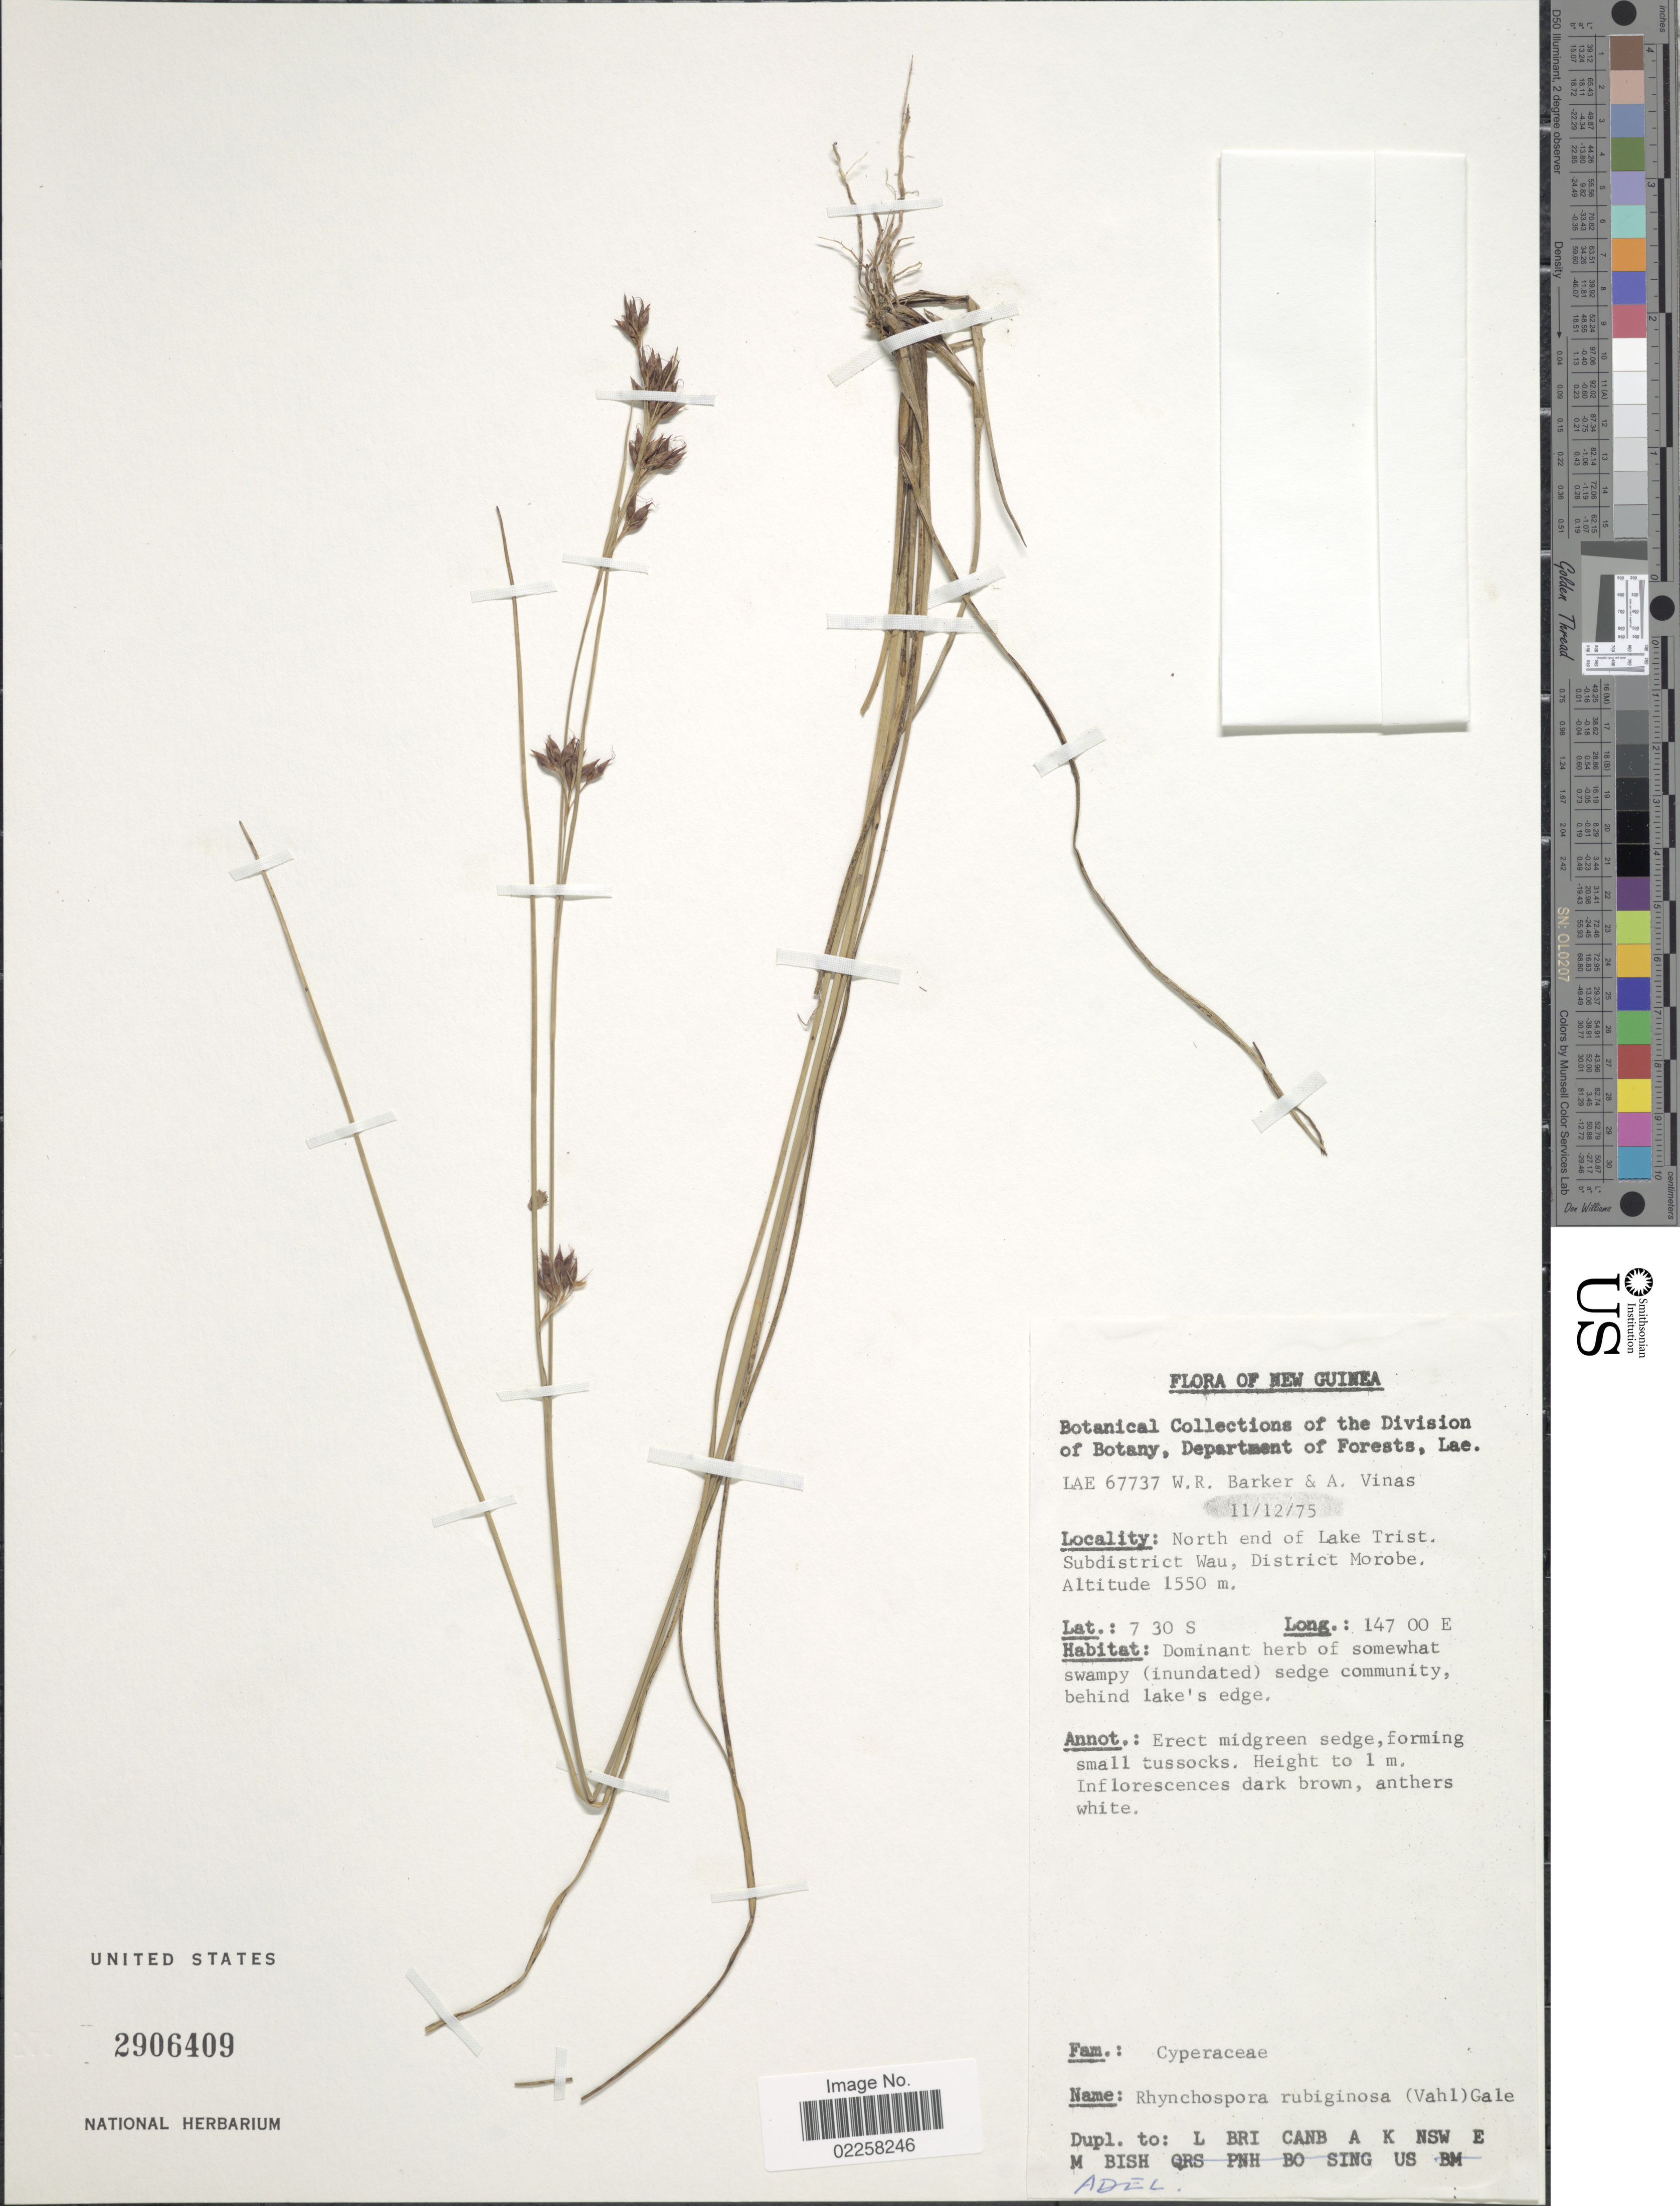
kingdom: Plantae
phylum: Tracheophyta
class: Liliopsida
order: Poales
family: Cyperaceae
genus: Rhynchospora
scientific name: Rhynchospora rugosa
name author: (Vahl) Gale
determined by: Strong, Mark T., (BOT), Smithsonian Institution - National Museum of Natural History (UNITED STATES)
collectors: W. R. Barker & A. Vinas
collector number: LAE67737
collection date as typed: Transcribed d/m/y: 11/12/75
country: Papua New Guinea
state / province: Morobe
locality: New Guinea, North end of Lake Trist. Subdistrict Wau, District Morobe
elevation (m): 1550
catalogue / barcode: US 2906409